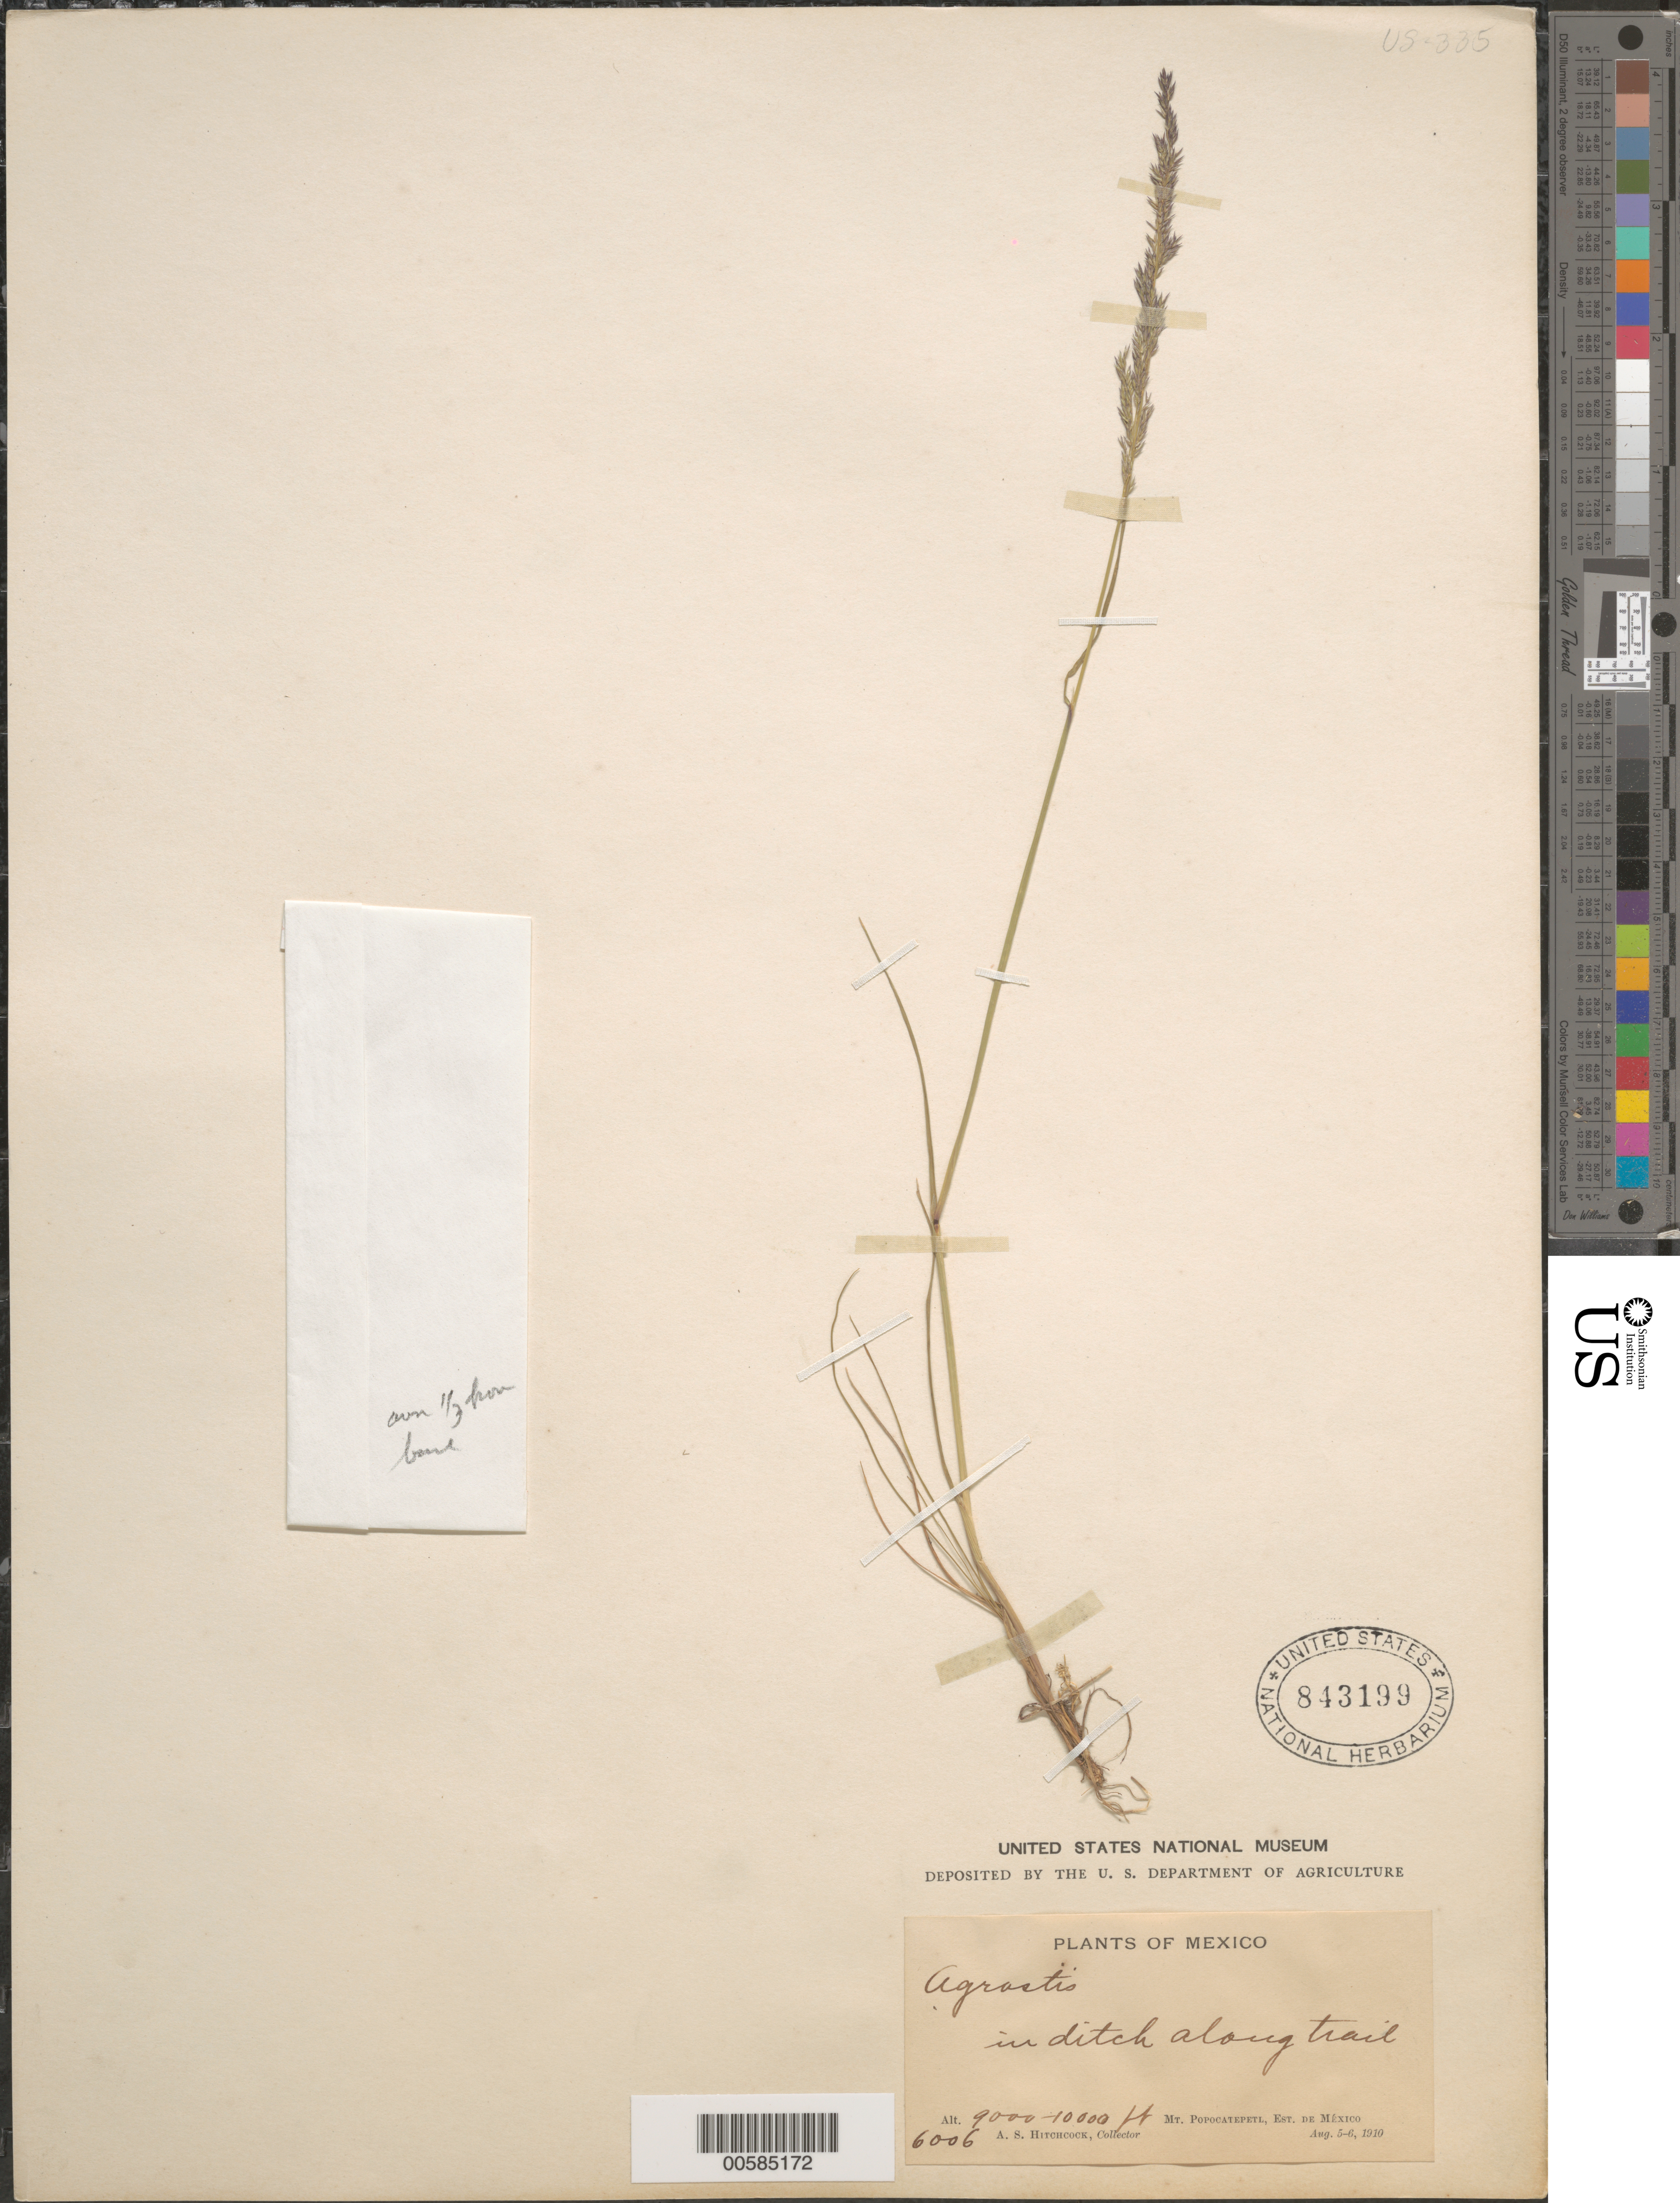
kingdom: Plantae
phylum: Tracheophyta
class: Liliopsida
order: Poales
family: Poaceae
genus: Agrostis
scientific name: Agrostis sp.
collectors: A. S. Hitchcock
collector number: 6006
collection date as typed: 5 Aug 1910 to 6 Aug 1910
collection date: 1910-08-05/1910-08-06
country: Mexico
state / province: México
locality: Mt. Popocatepetl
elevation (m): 2743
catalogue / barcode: US 843199